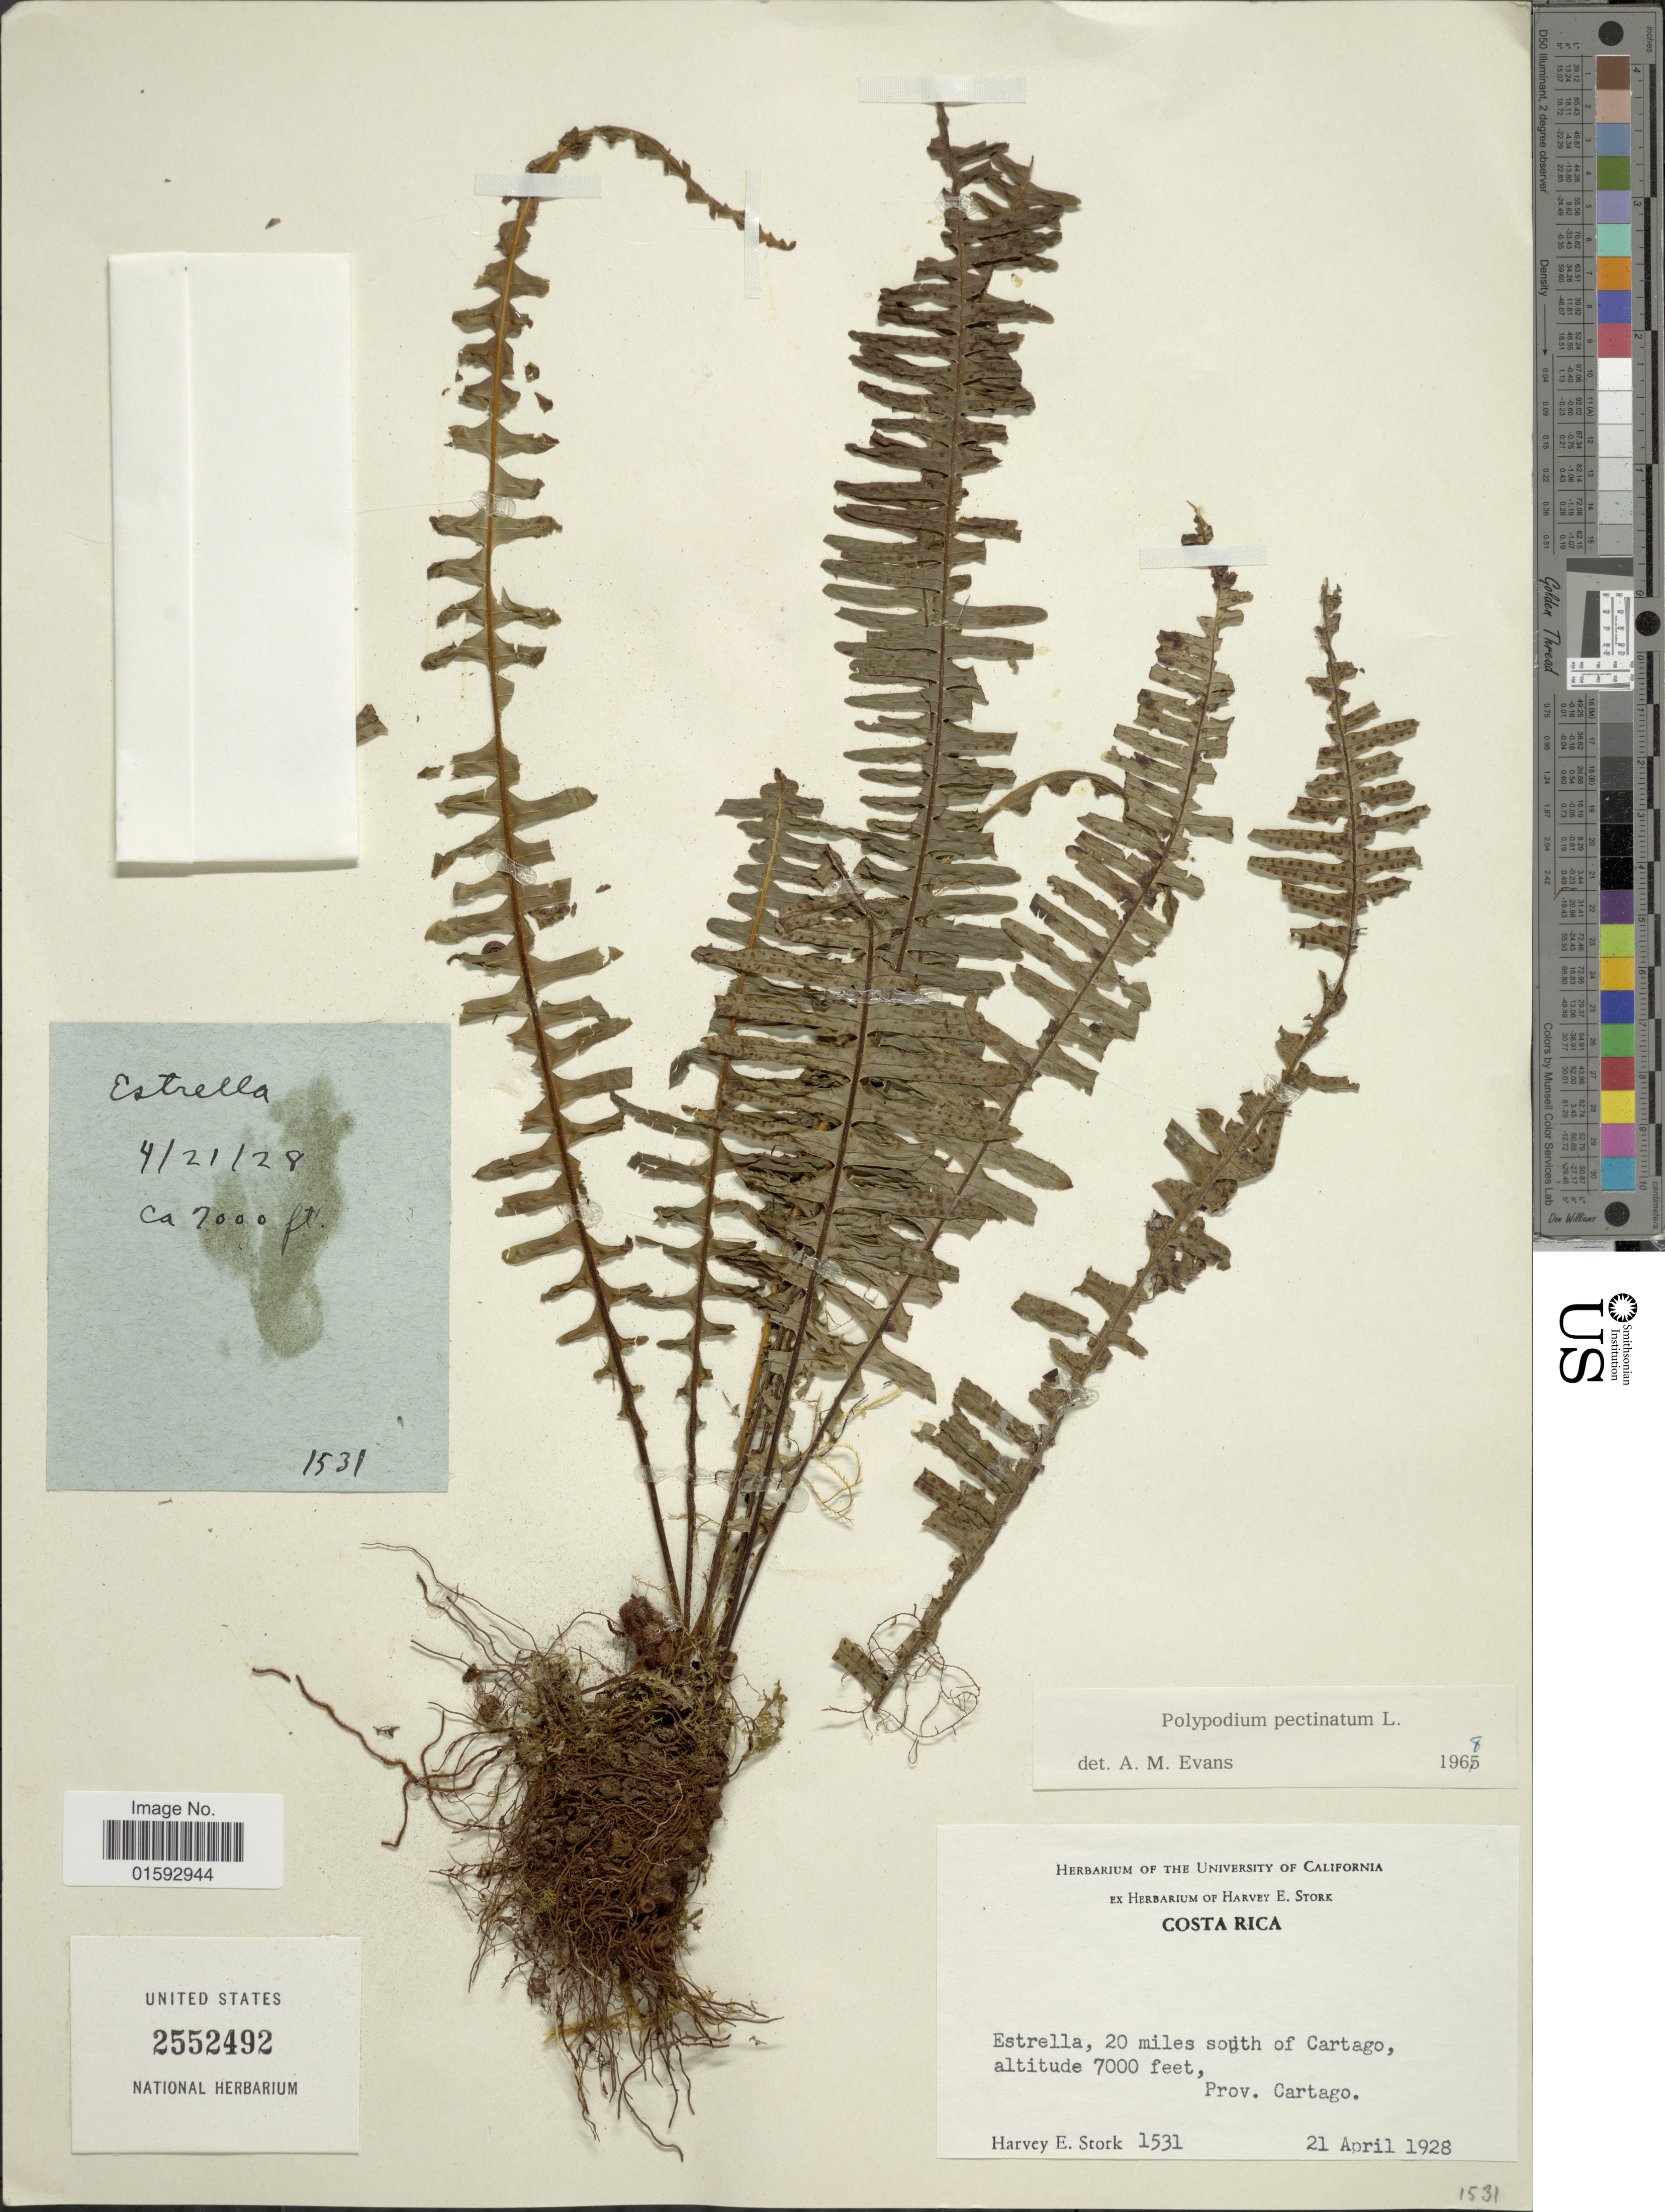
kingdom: Plantae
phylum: Tracheophyta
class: Polypodiopsida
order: Polypodiales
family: Polypodiaceae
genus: Pecluma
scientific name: Pecluma pectinata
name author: (L.) M.G. Price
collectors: H. E. Stork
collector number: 1531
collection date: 1928-04-21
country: Costa Rica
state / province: Cartago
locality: Estrella, 20 miles south of Cartago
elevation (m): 2134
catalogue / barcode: US 2552492